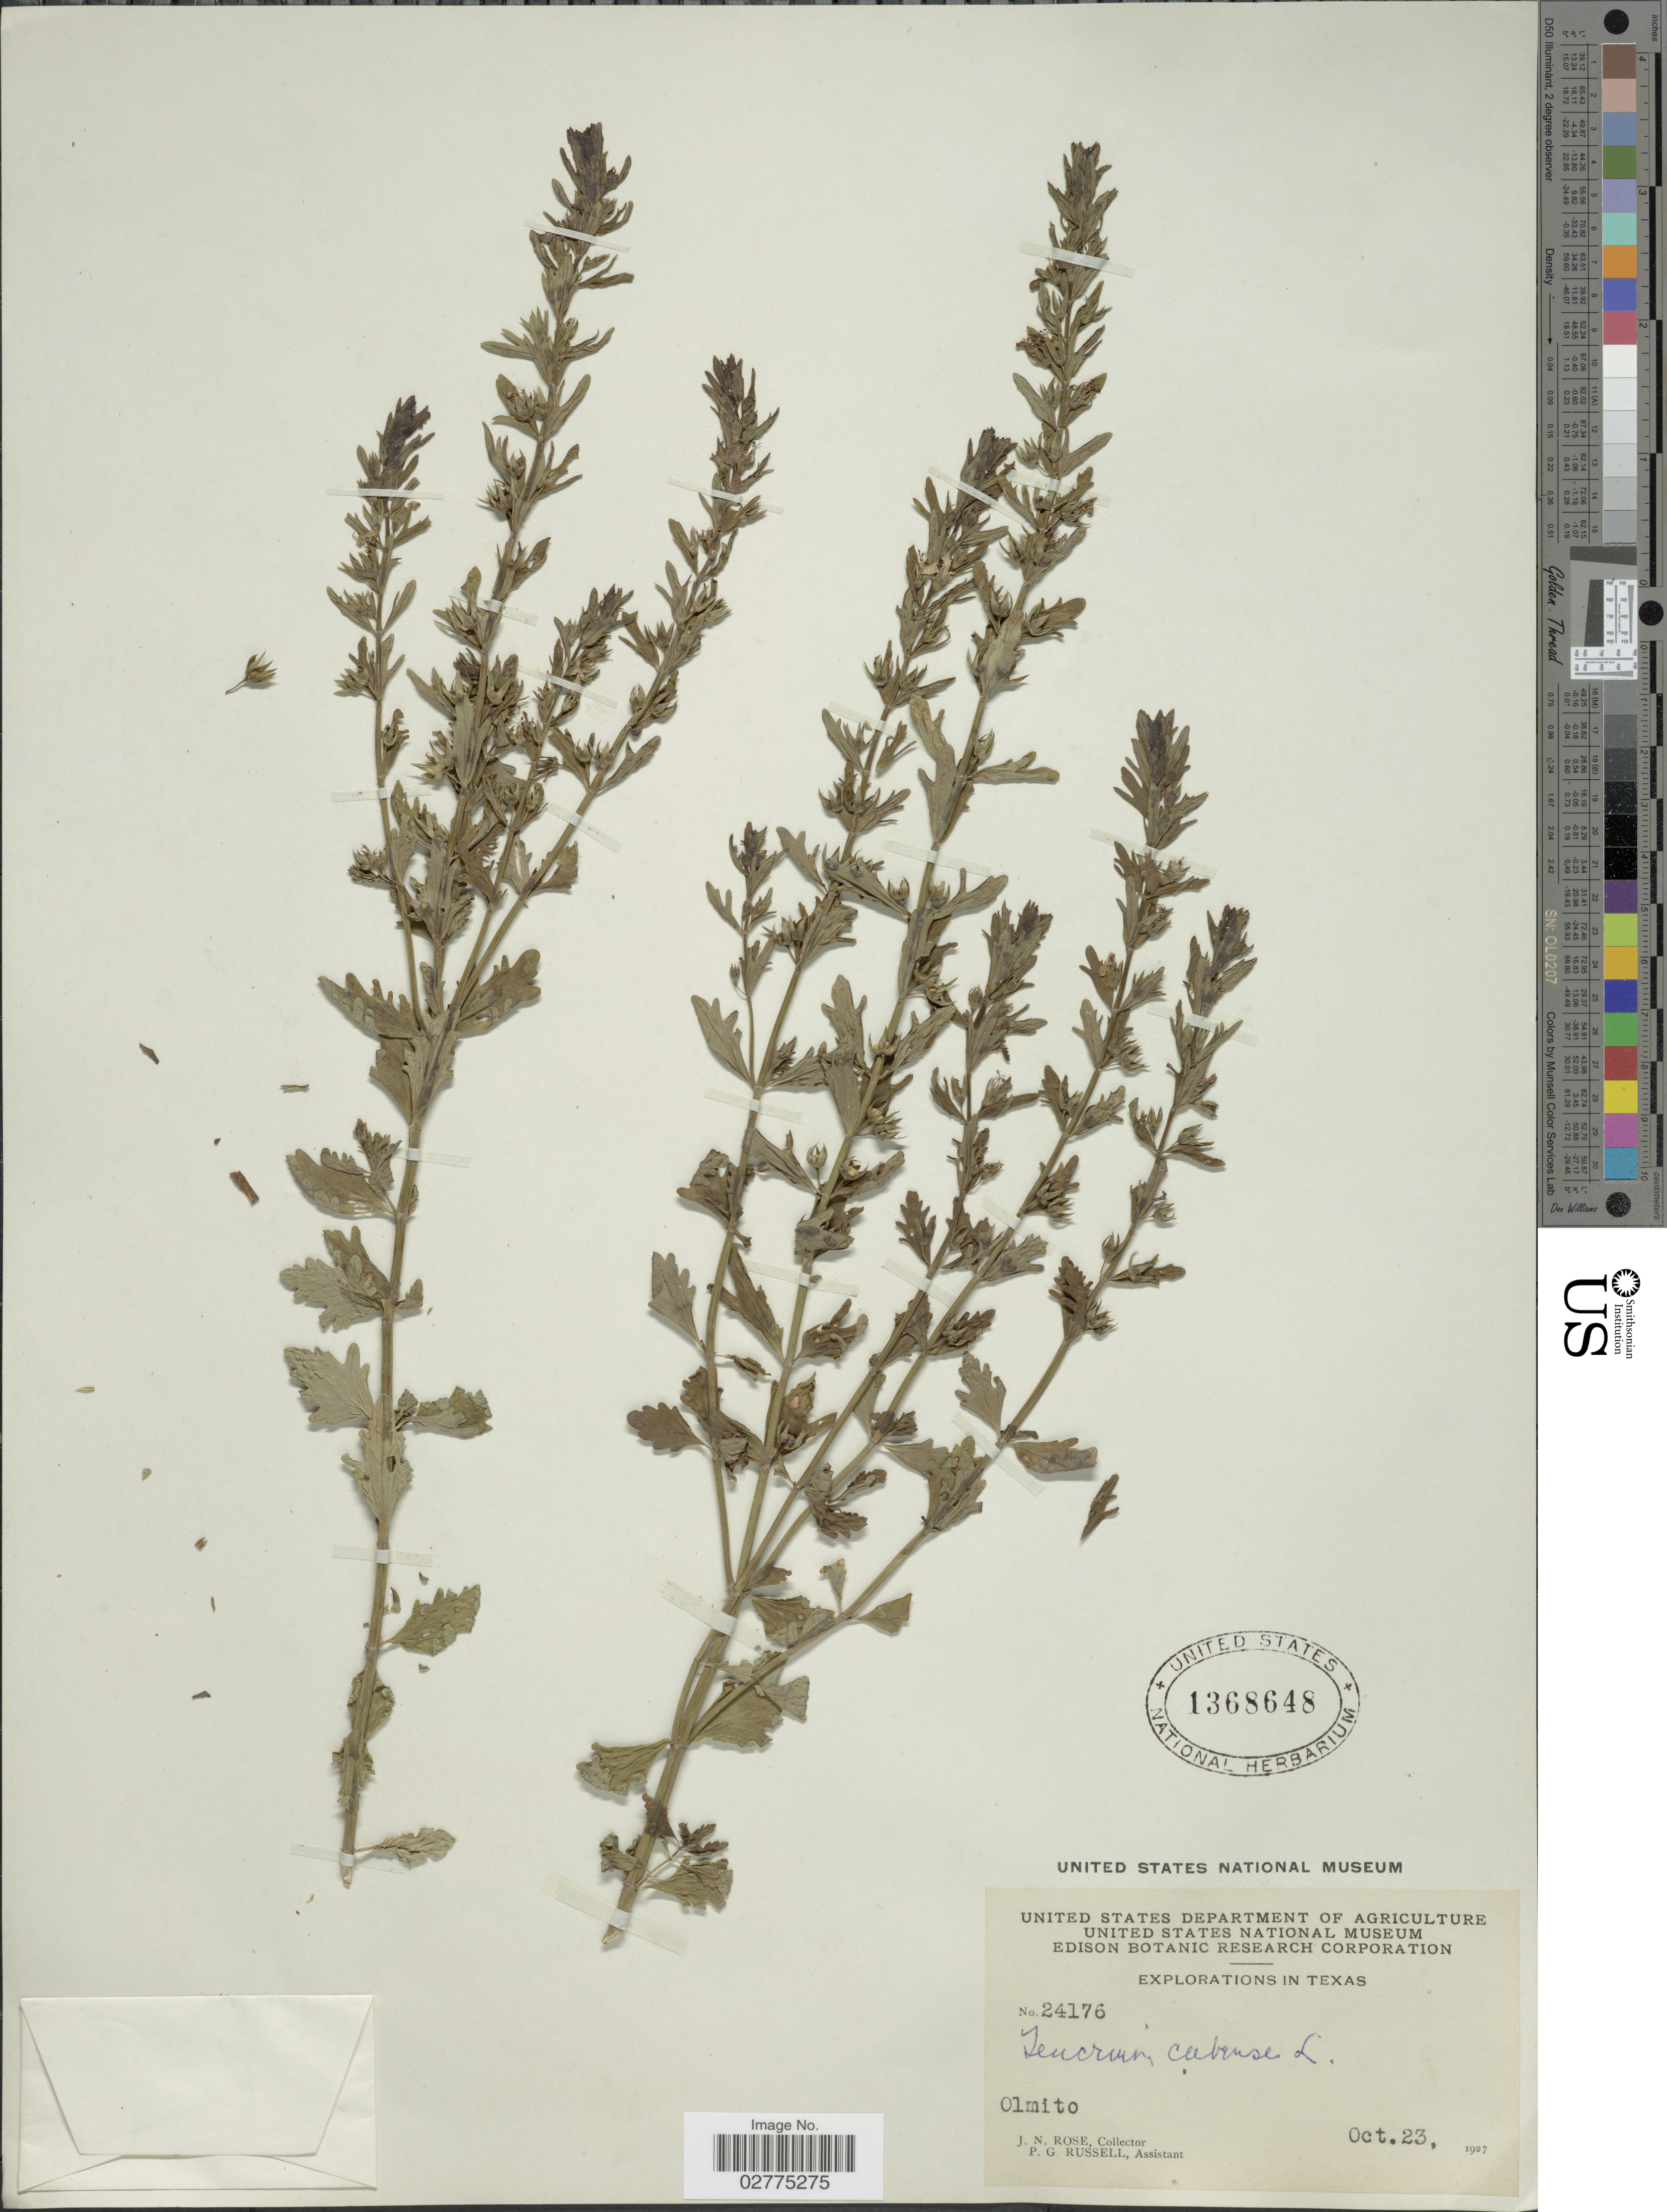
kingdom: Plantae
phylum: Tracheophyta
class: Magnoliopsida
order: Lamiales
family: Lamiaceae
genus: Teucrium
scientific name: Teucrium cubense subsp. laevigatum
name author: Jacq.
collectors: J. N. Rose & P. G. Russell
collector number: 24176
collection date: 1927-10-23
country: United States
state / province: Texas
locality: Olmito.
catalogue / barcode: US 1368648